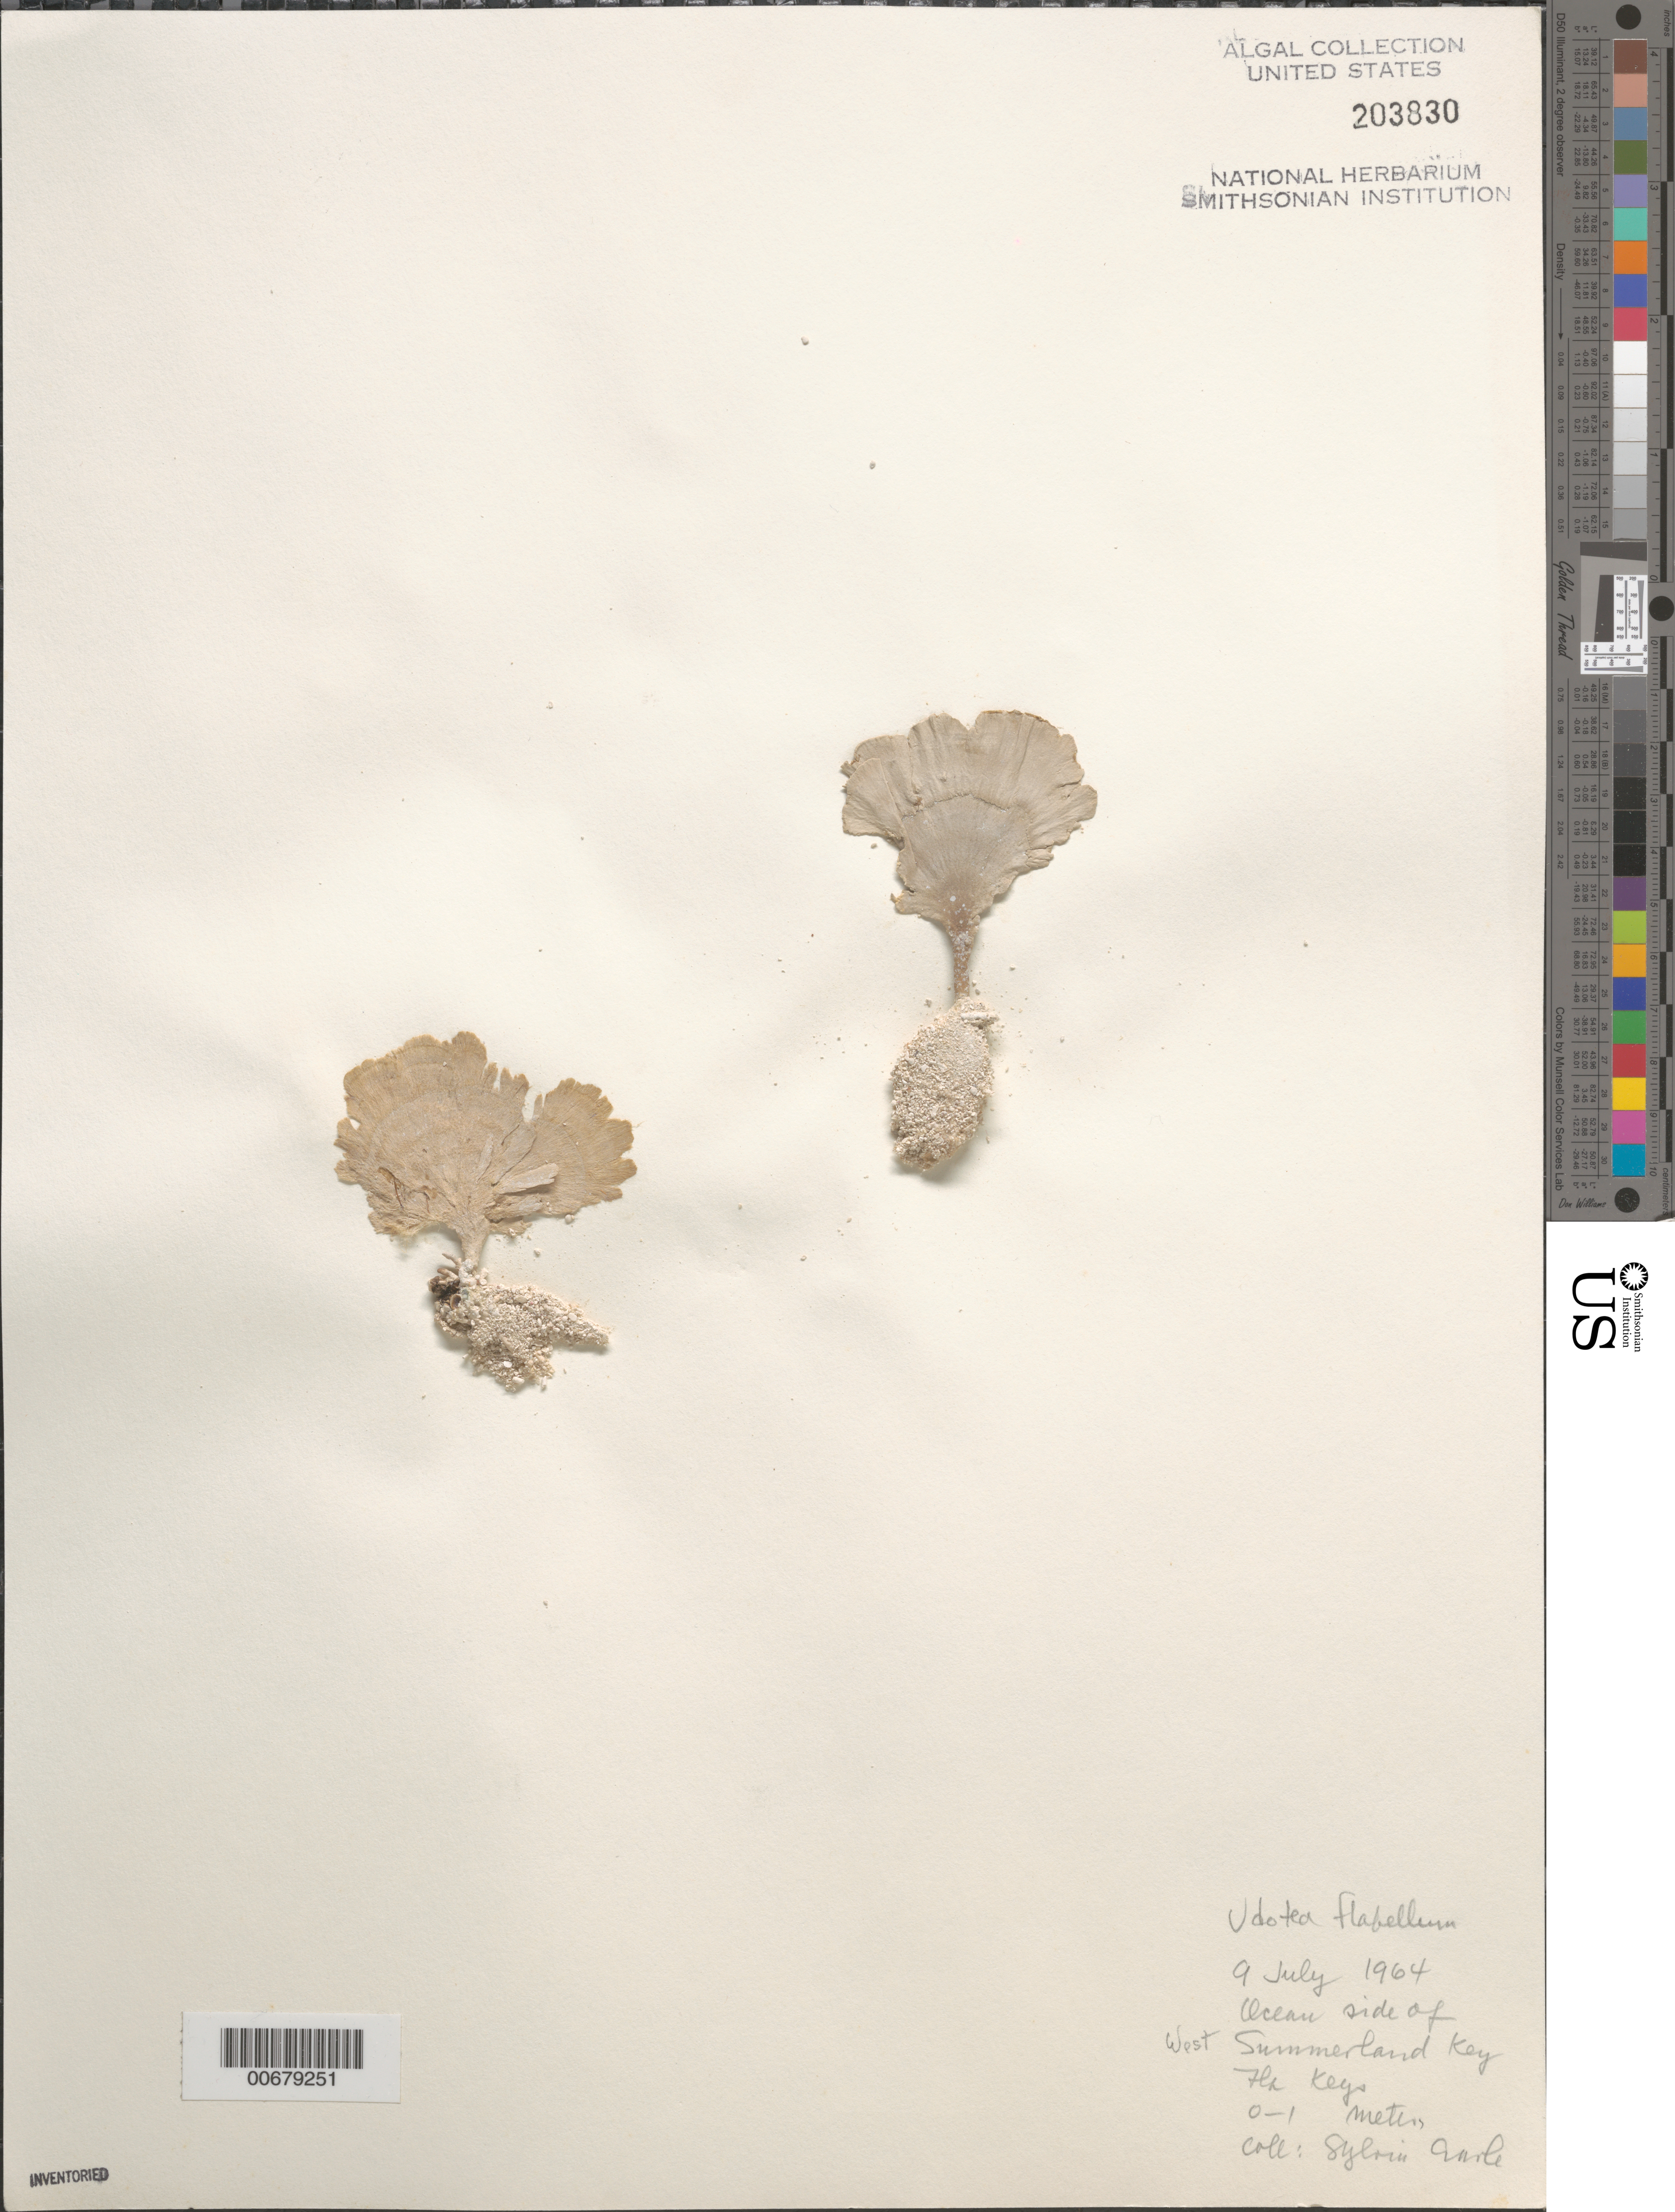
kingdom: Plantae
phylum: Chlorophyta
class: Ulvophyceae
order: Bryopsidales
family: Udoteaceae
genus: Udotea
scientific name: Udotea flabellum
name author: (J. Ellis & Sol.) M. Howe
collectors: S. A. Earle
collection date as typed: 09 Jul 1964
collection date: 1964-07-09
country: United States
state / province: Florida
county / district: Monroe County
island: West Summerland Key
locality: Ocean side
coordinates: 24 39' N, 81 27' W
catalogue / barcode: US 203830